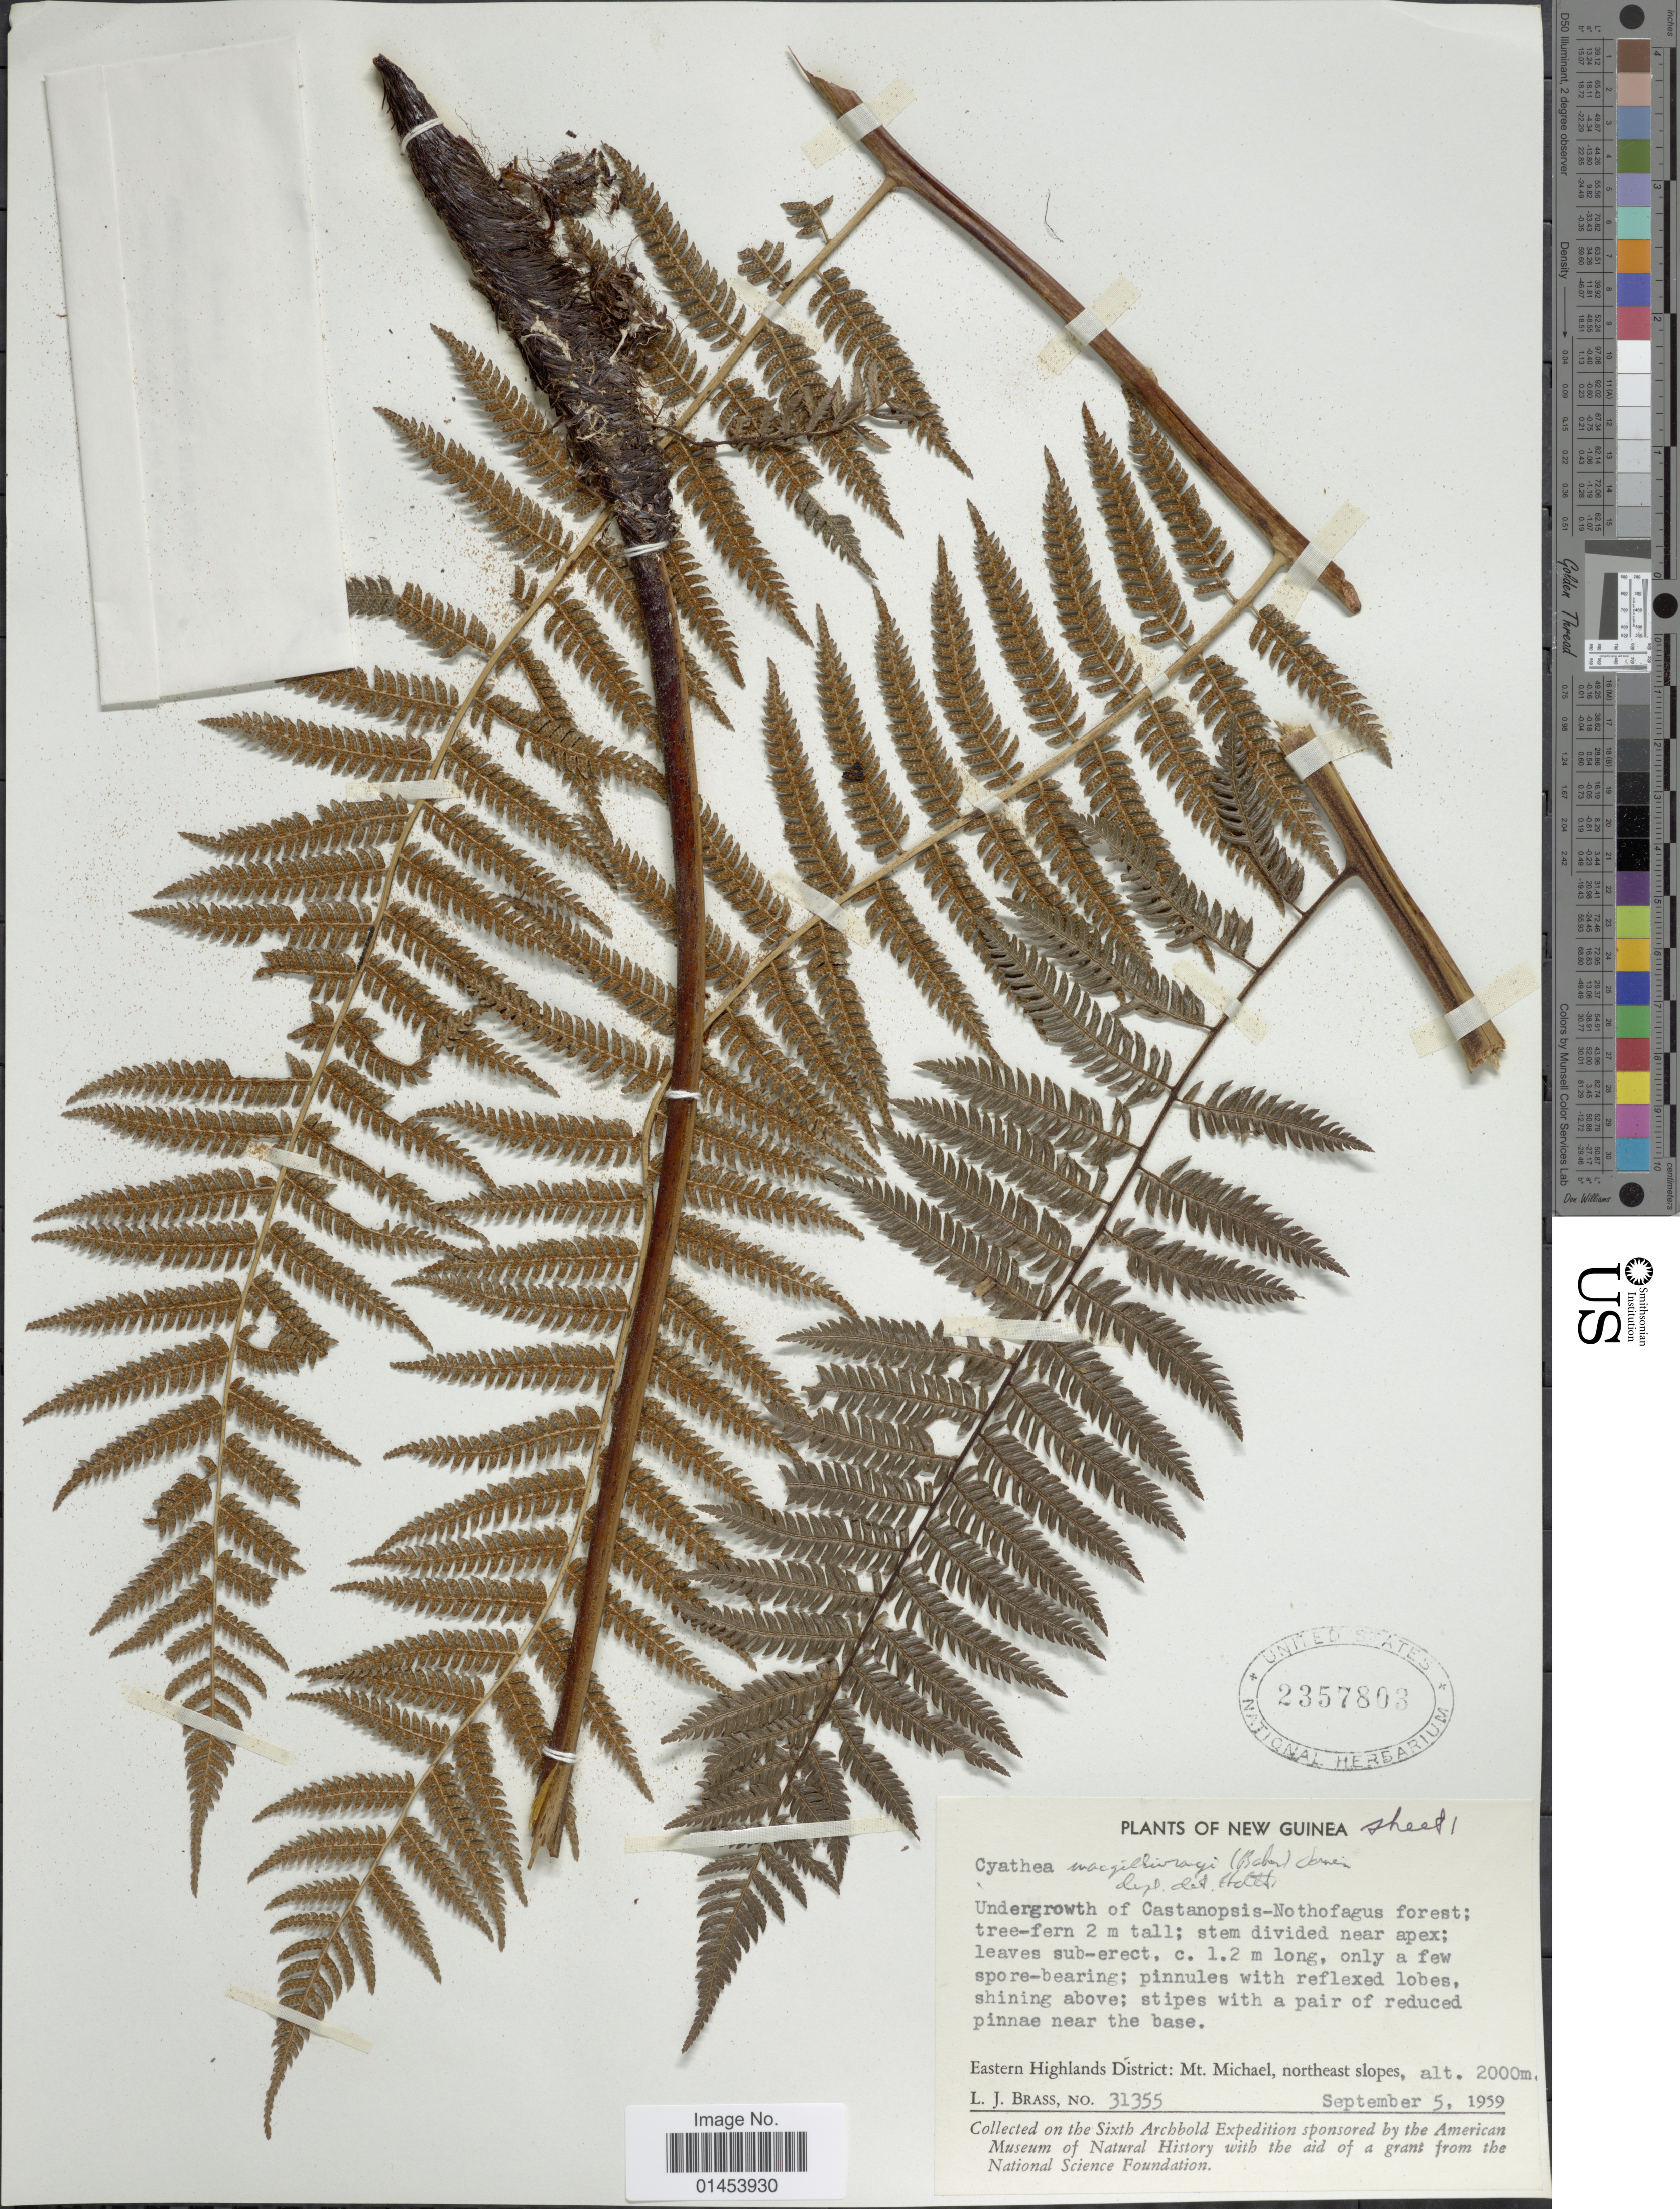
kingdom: Plantae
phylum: Tracheophyta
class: Polypodiopsida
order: Cyatheales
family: Cyatheaceae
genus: Cyathea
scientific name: Cyathea macgillivrayi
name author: (Baker) Domin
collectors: L. J. Brass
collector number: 31355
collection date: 1959-09-05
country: Papua New Guinea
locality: New Guinea. Eastern Highlands District: Mt. Michael, northeast slopes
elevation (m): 2000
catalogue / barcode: US 2357803